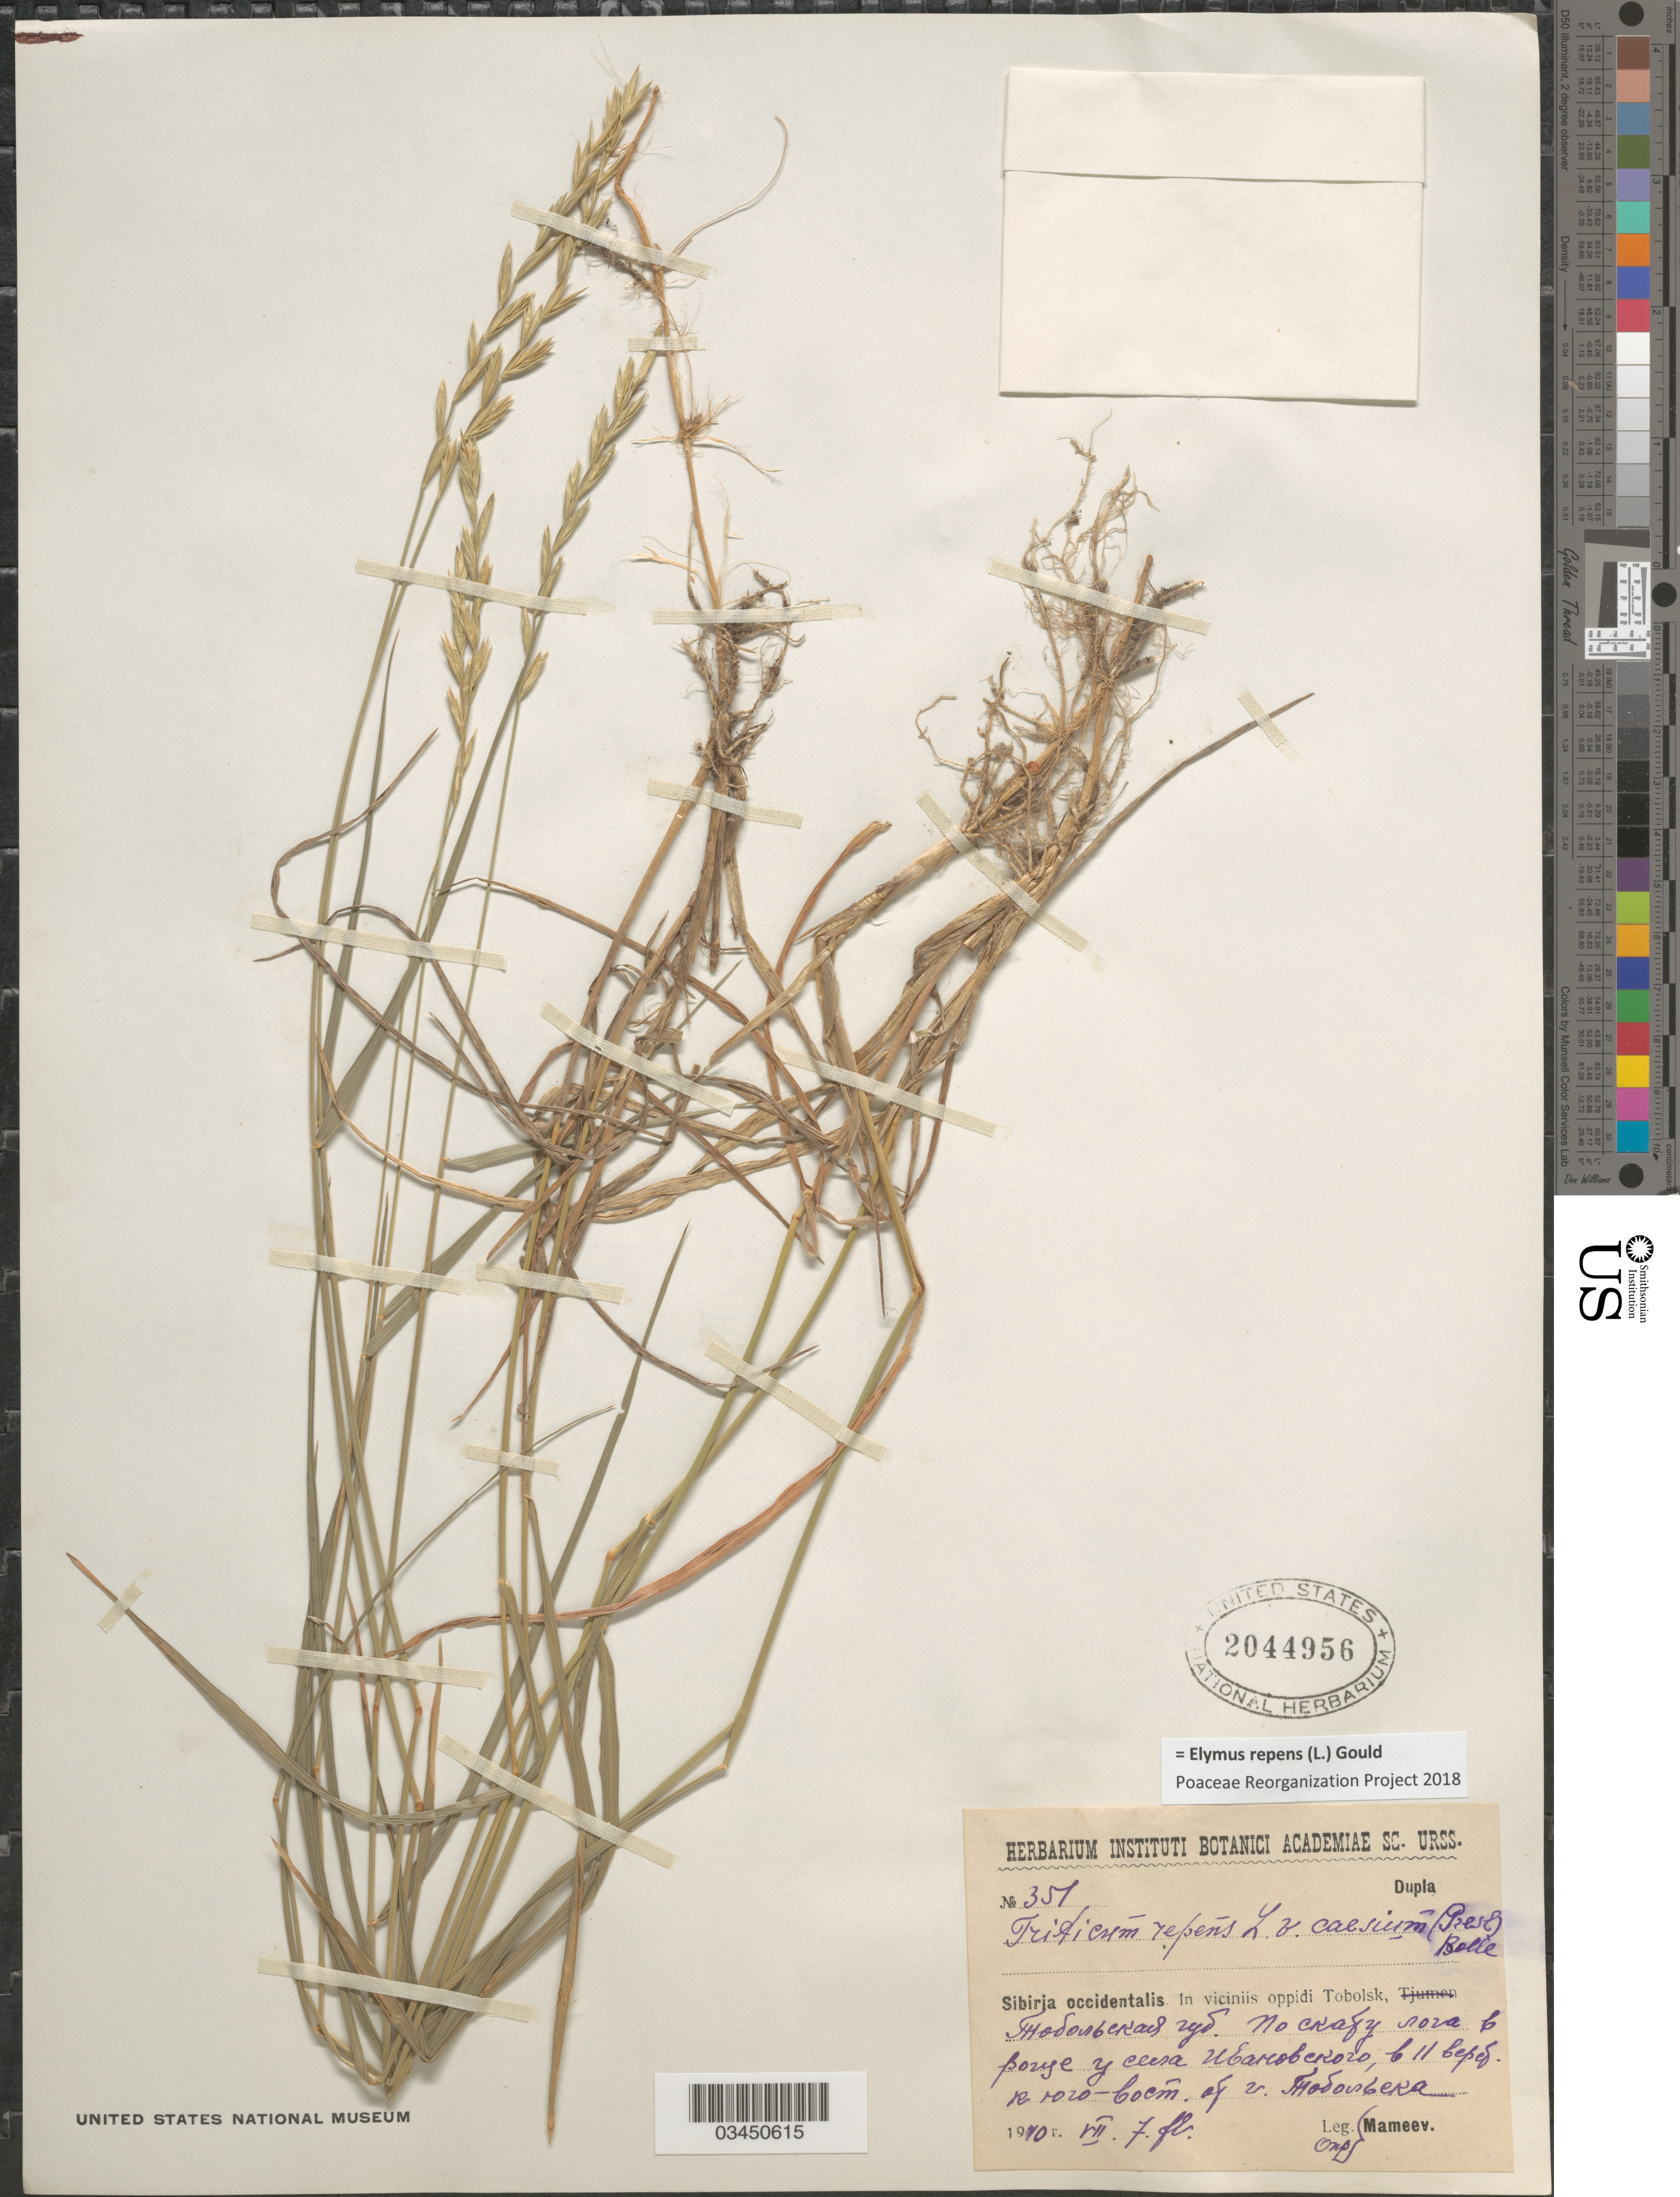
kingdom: Plantae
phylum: Tracheophyta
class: Liliopsida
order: Poales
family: Poaceae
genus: Elymus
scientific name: Elymus repens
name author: (L.) Gould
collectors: Mameev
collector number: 351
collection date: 1910-07-07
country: Russian Federation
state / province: Tyumen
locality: Sibiria occidentalis. In viciniis opidi Tobolsk. Near village Ivanovskoye, 12.8 km from Tobolsk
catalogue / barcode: US 2044956